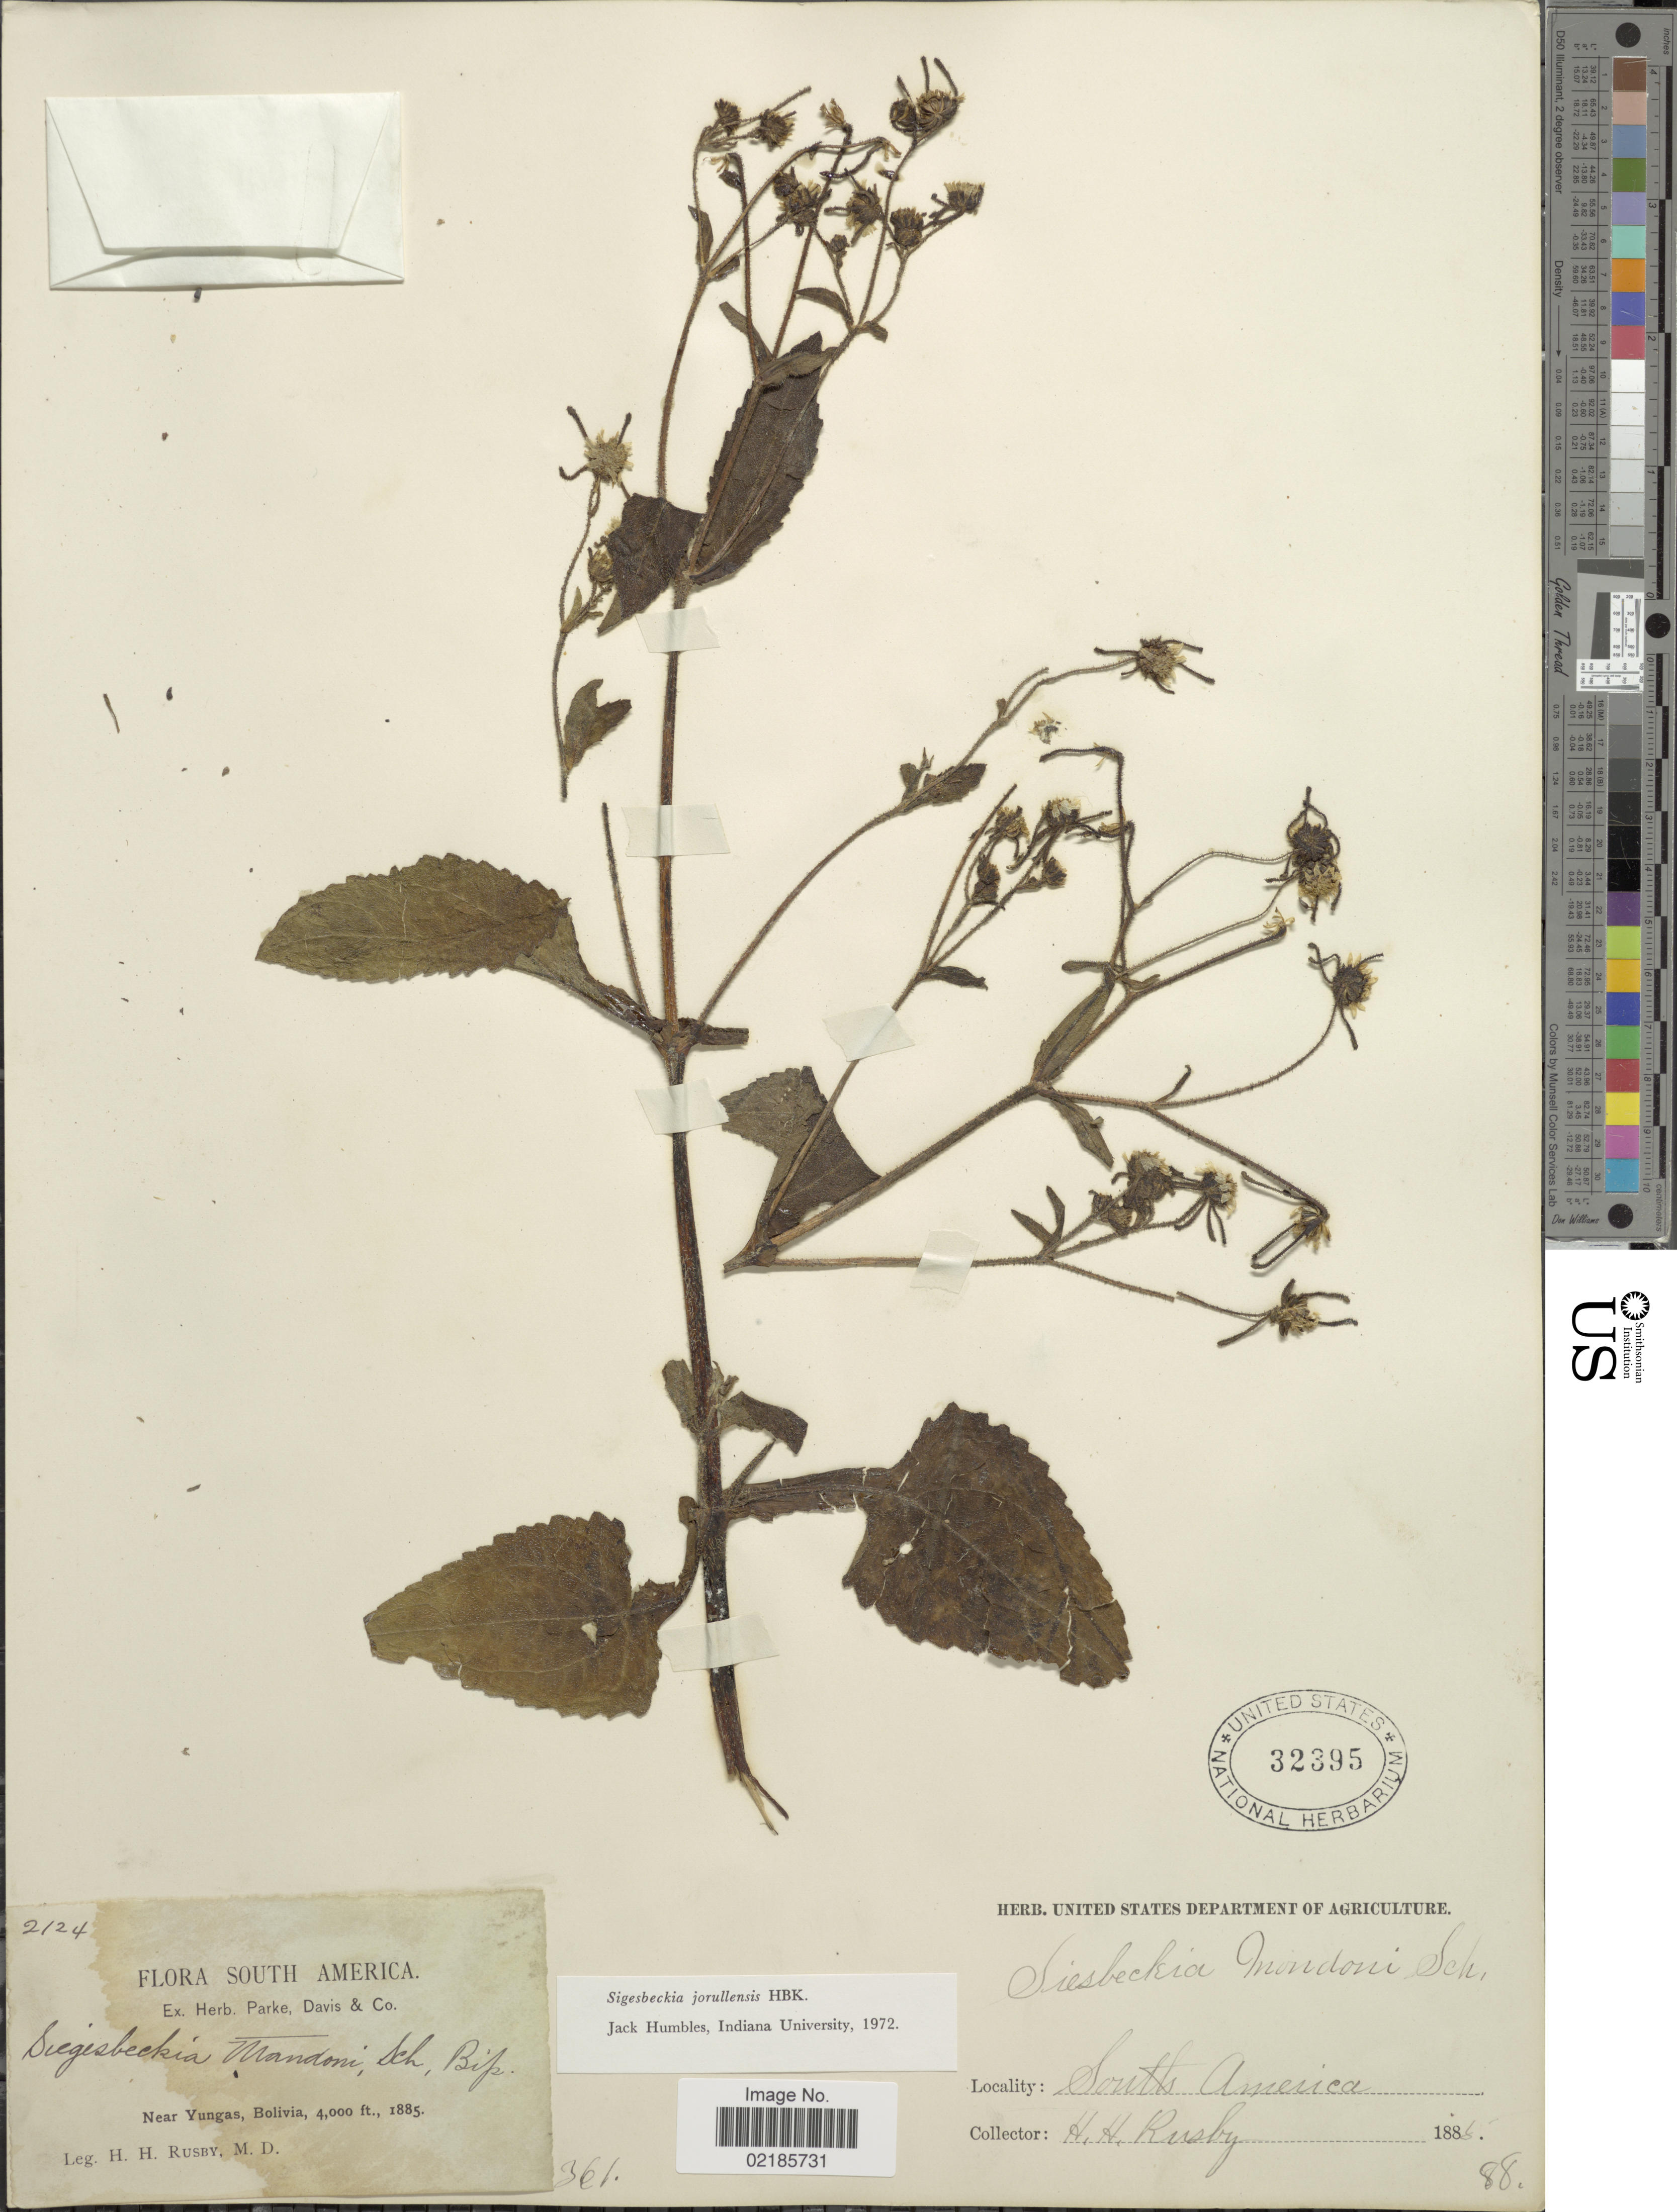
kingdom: Plantae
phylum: Tracheophyta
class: Magnoliopsida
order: Asterales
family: Asteraceae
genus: Sigesbeckia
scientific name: Sigesbeckia jorullensis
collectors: H. H. Rusby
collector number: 2124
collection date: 1885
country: Bolivia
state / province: La Paz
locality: Near Yungas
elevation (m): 1219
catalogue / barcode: US 32395